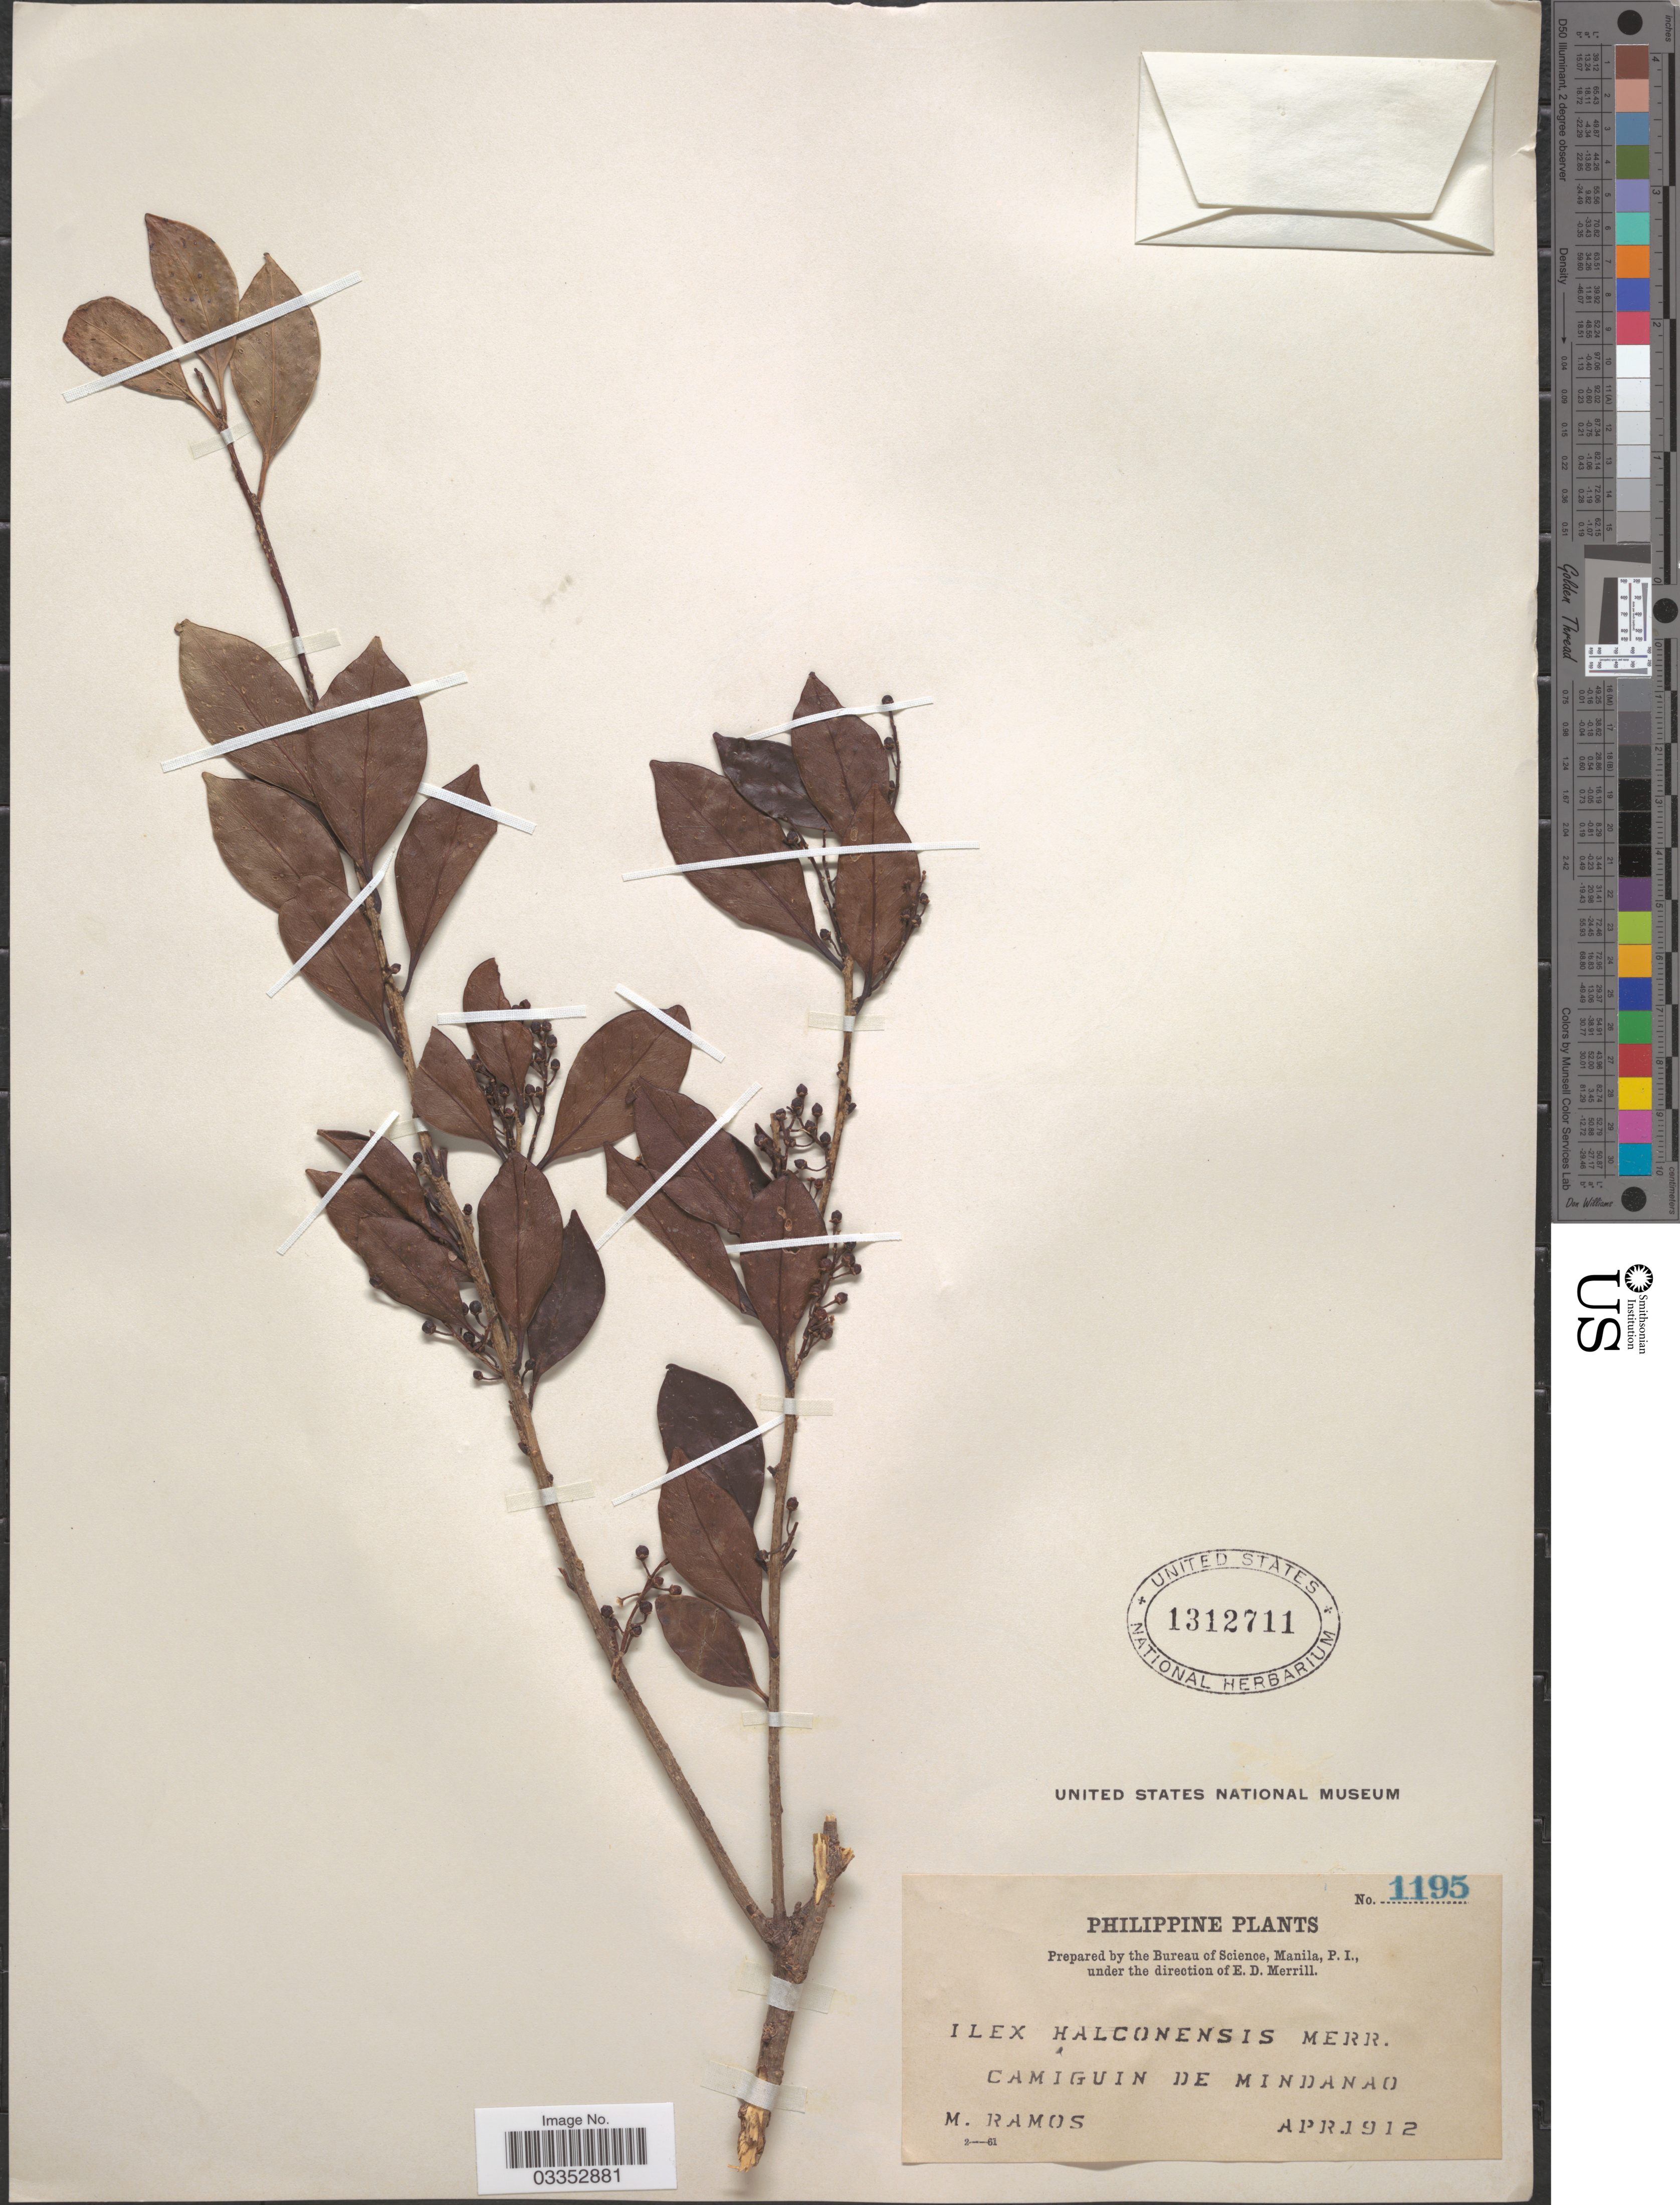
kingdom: Plantae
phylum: Tracheophyta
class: Magnoliopsida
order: Aquifoliales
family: Aquifoliaceae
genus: Ilex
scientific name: Ilex halconensis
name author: Merr.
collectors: M. Ramos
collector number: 1195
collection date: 1912-04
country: Philippines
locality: Camiguin de Mindanao.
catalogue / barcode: US 1312711